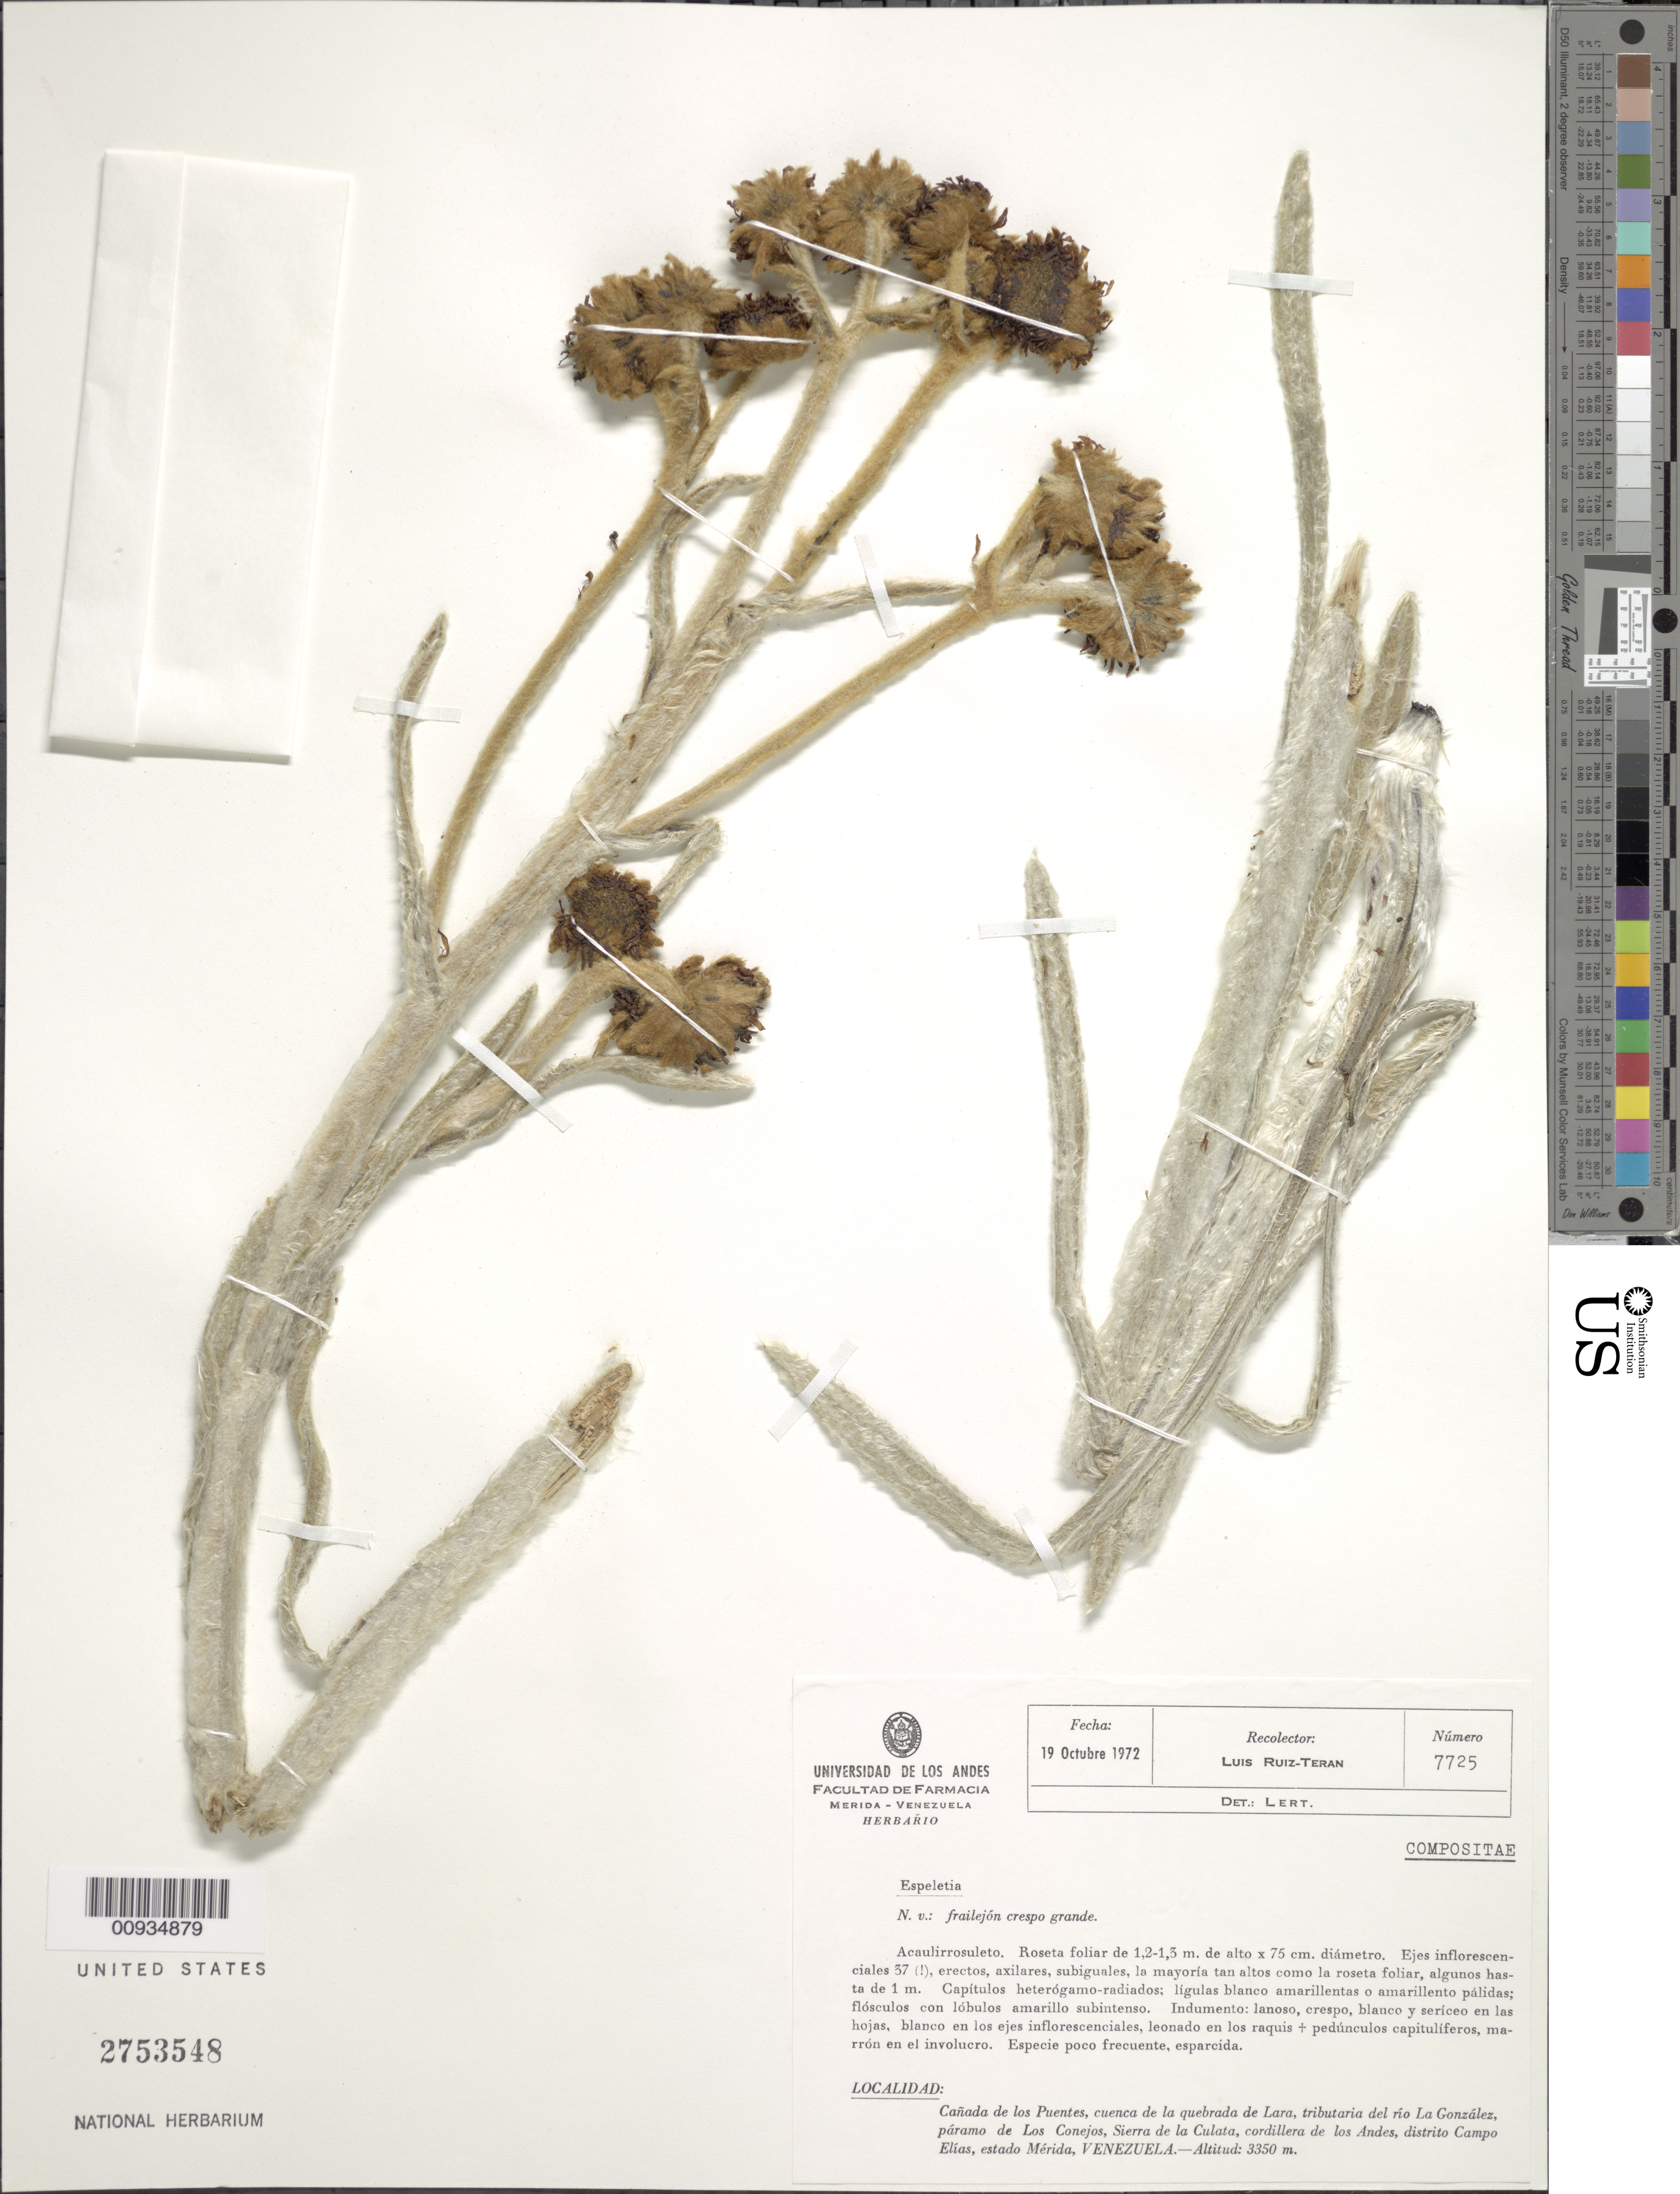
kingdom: Plantae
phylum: Tracheophyta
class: Magnoliopsida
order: Asterales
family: Asteraceae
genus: Espeletiopsis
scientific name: Espeletiopsis pozoensis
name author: (Cuatrec.) Cuatrec.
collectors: L. Teran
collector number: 7725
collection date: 1972-10-19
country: Venezuela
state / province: Mérida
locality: Canada de los Puentes, cuenca de la quebrada de Lara, tributaria del rio La Gonzalez, paramo de Los Conejos, Sierra de la Culata, Cordillera de Los Andes, Distrito Campo Elias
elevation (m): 3350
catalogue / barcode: US 2753548